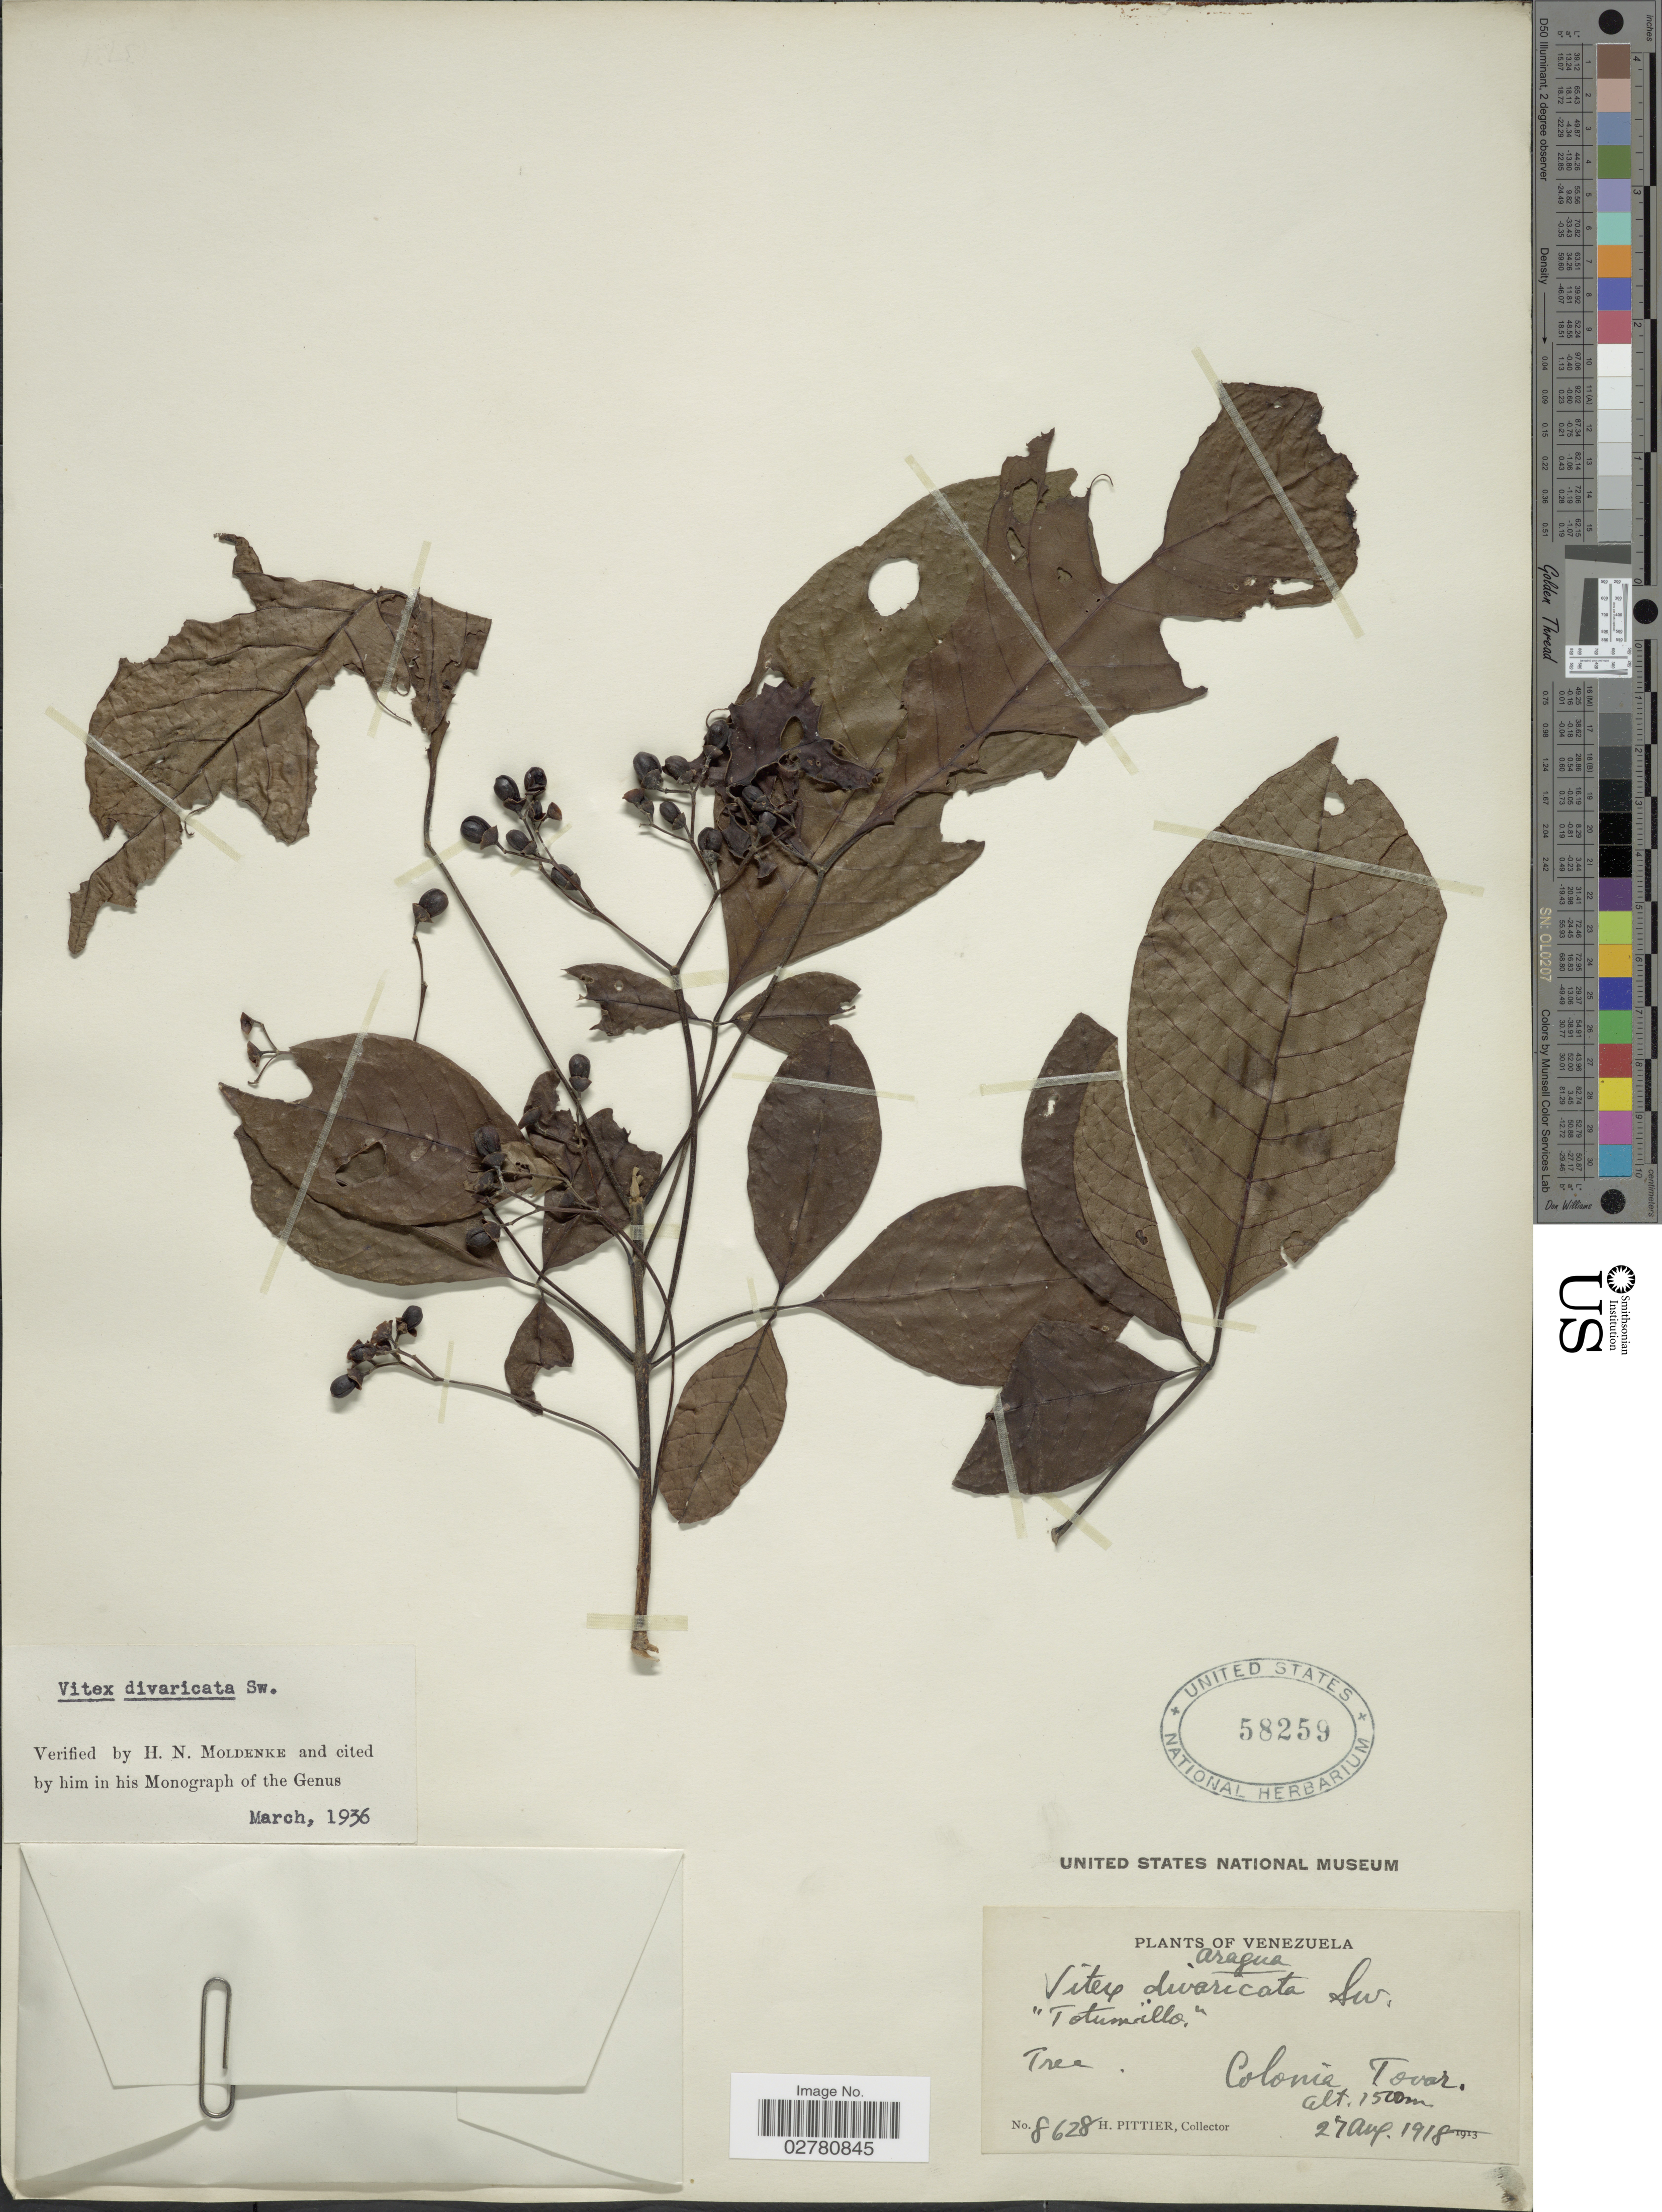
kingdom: Plantae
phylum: Tracheophyta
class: Magnoliopsida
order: Lamiales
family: Lamiaceae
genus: Vitex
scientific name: Vitex divaricata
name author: Sw.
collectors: H. F. Pittier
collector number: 8628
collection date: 1918-08-27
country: Venezuela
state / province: Aragua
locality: Colonia Tovar.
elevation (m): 1500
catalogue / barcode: US 58259